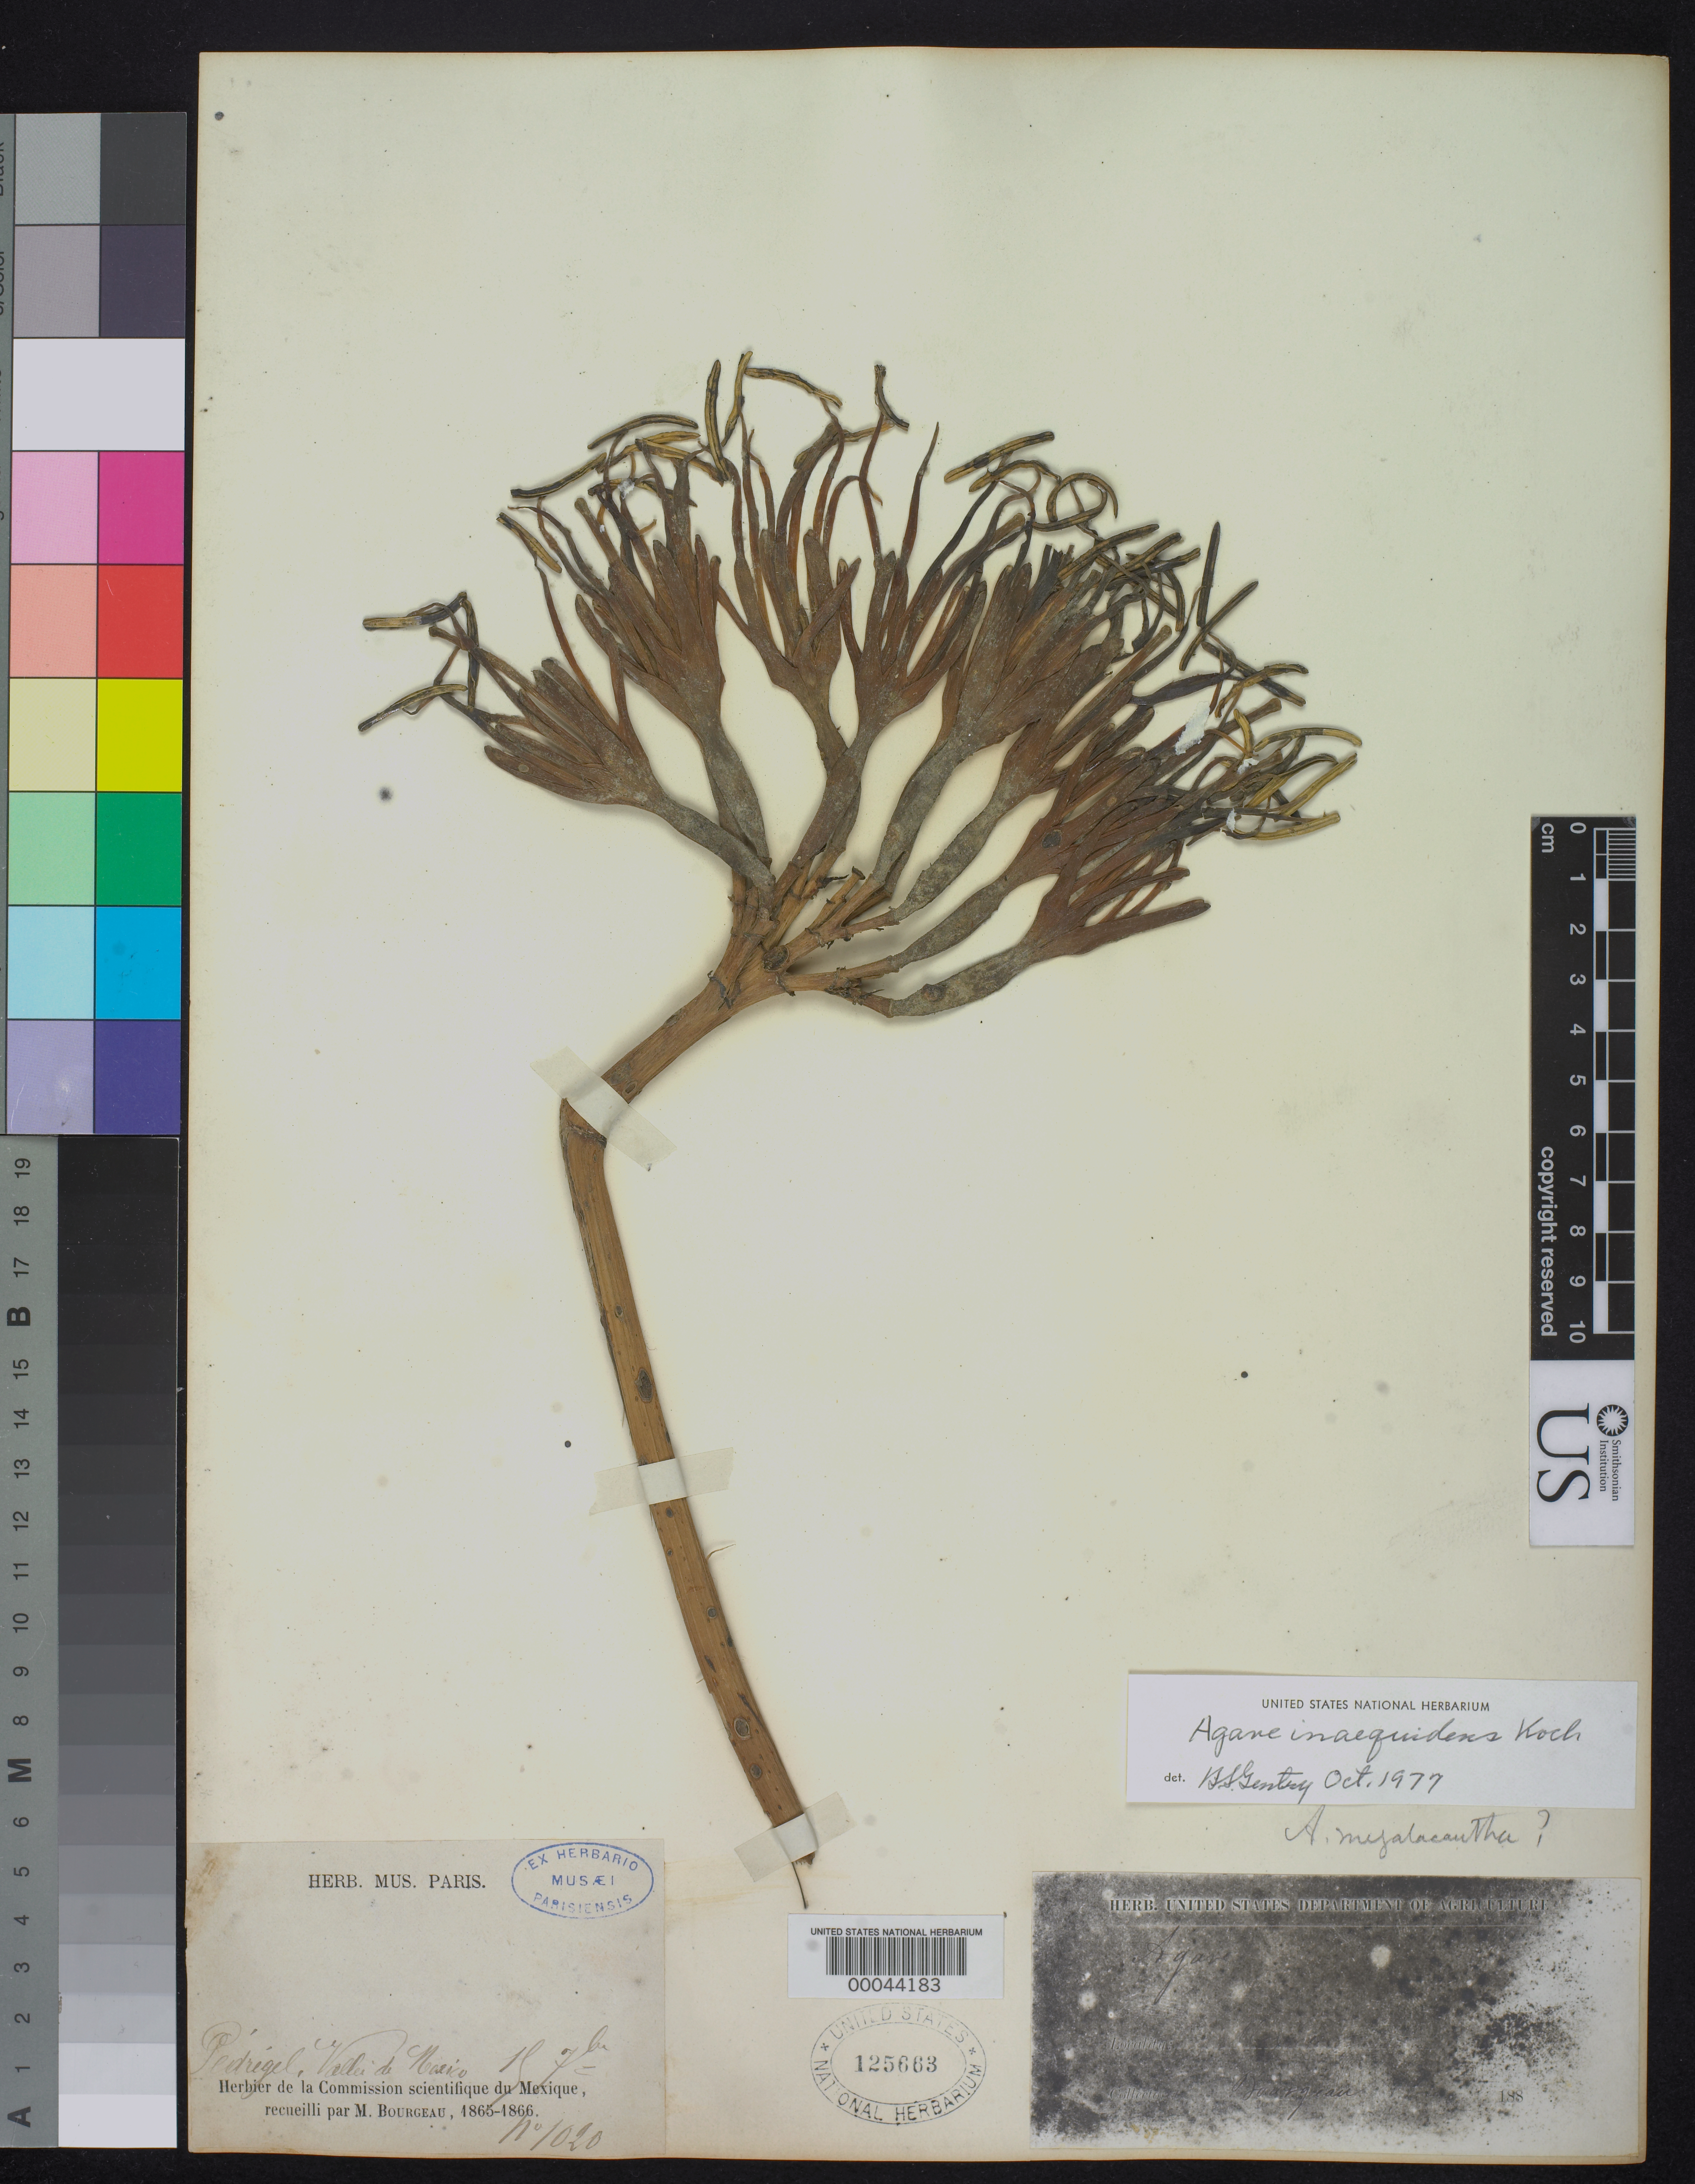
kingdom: Plantae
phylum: Tracheophyta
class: Liliopsida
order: Asparagales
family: Asparagaceae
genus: Agave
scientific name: Agave inaequidens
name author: K. Koch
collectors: E. Bourgeau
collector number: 1020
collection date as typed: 1865 to -- -- 1866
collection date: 1865/1866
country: Mexico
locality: Pedrigel, Valley of Mexico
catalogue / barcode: US 125663